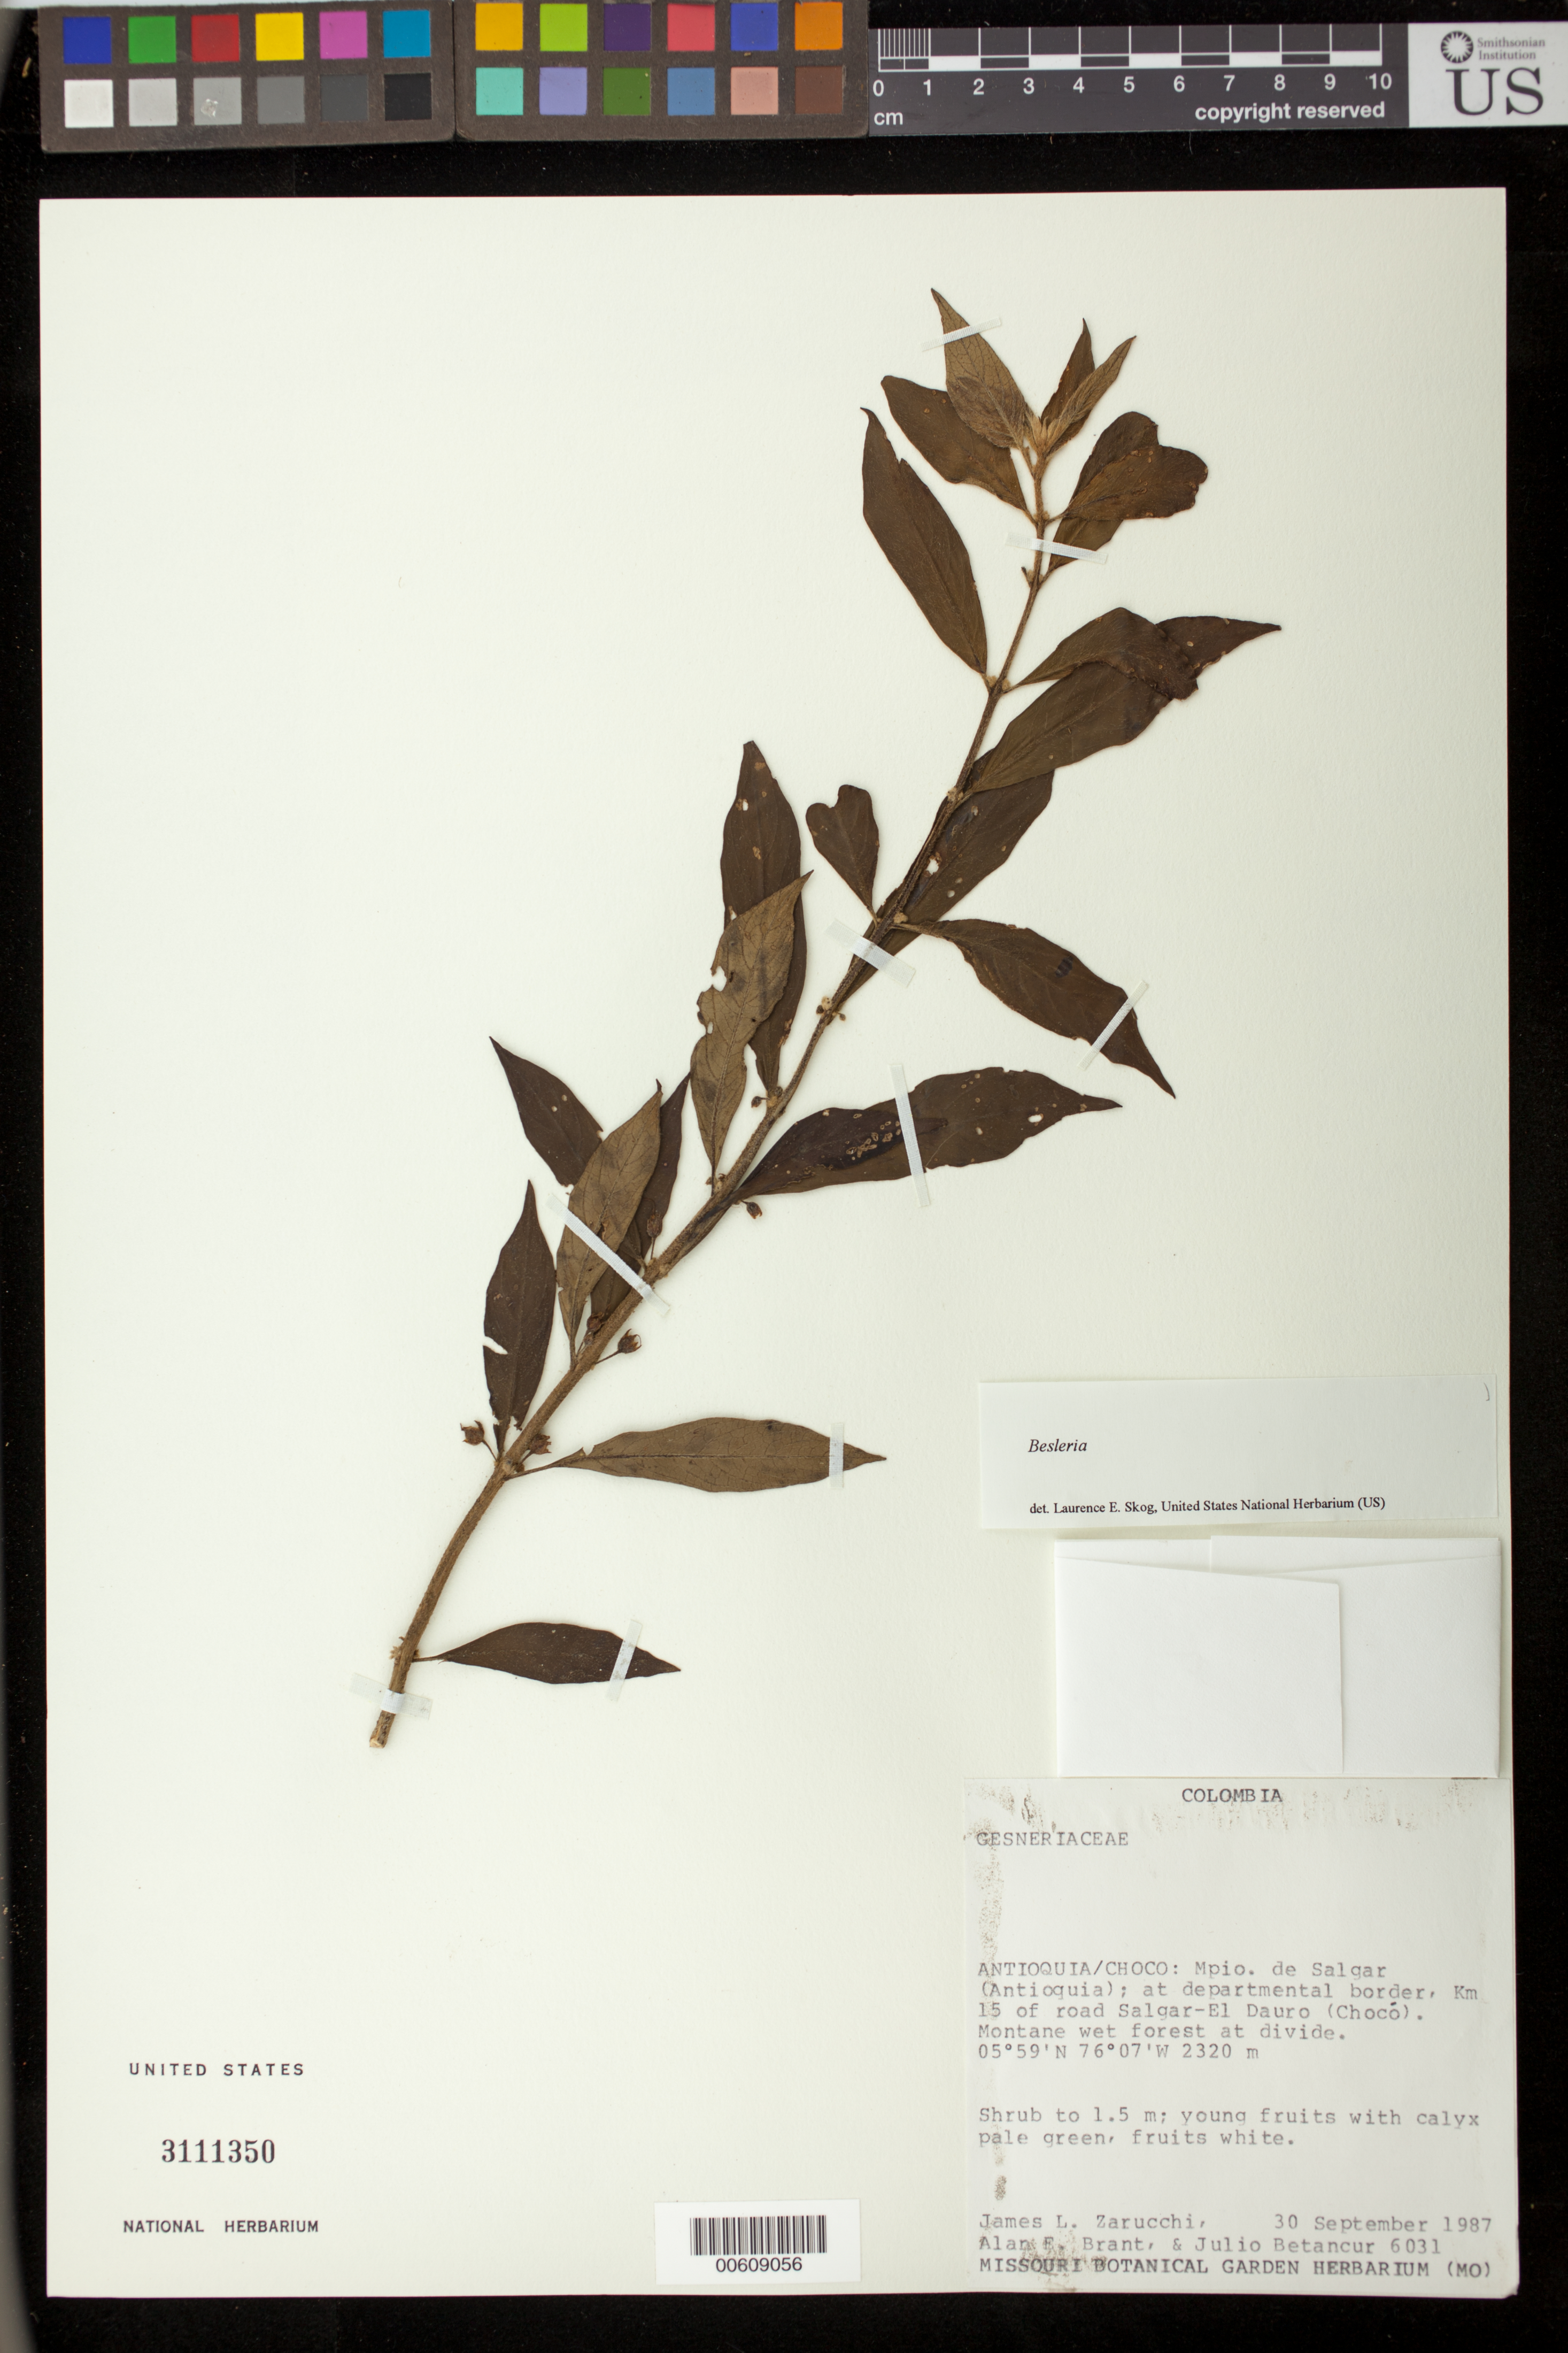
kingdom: Plantae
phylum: Tracheophyta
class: Magnoliopsida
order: Lamiales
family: Gesneriaceae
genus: Besleria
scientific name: Besleria sp.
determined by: Skog, Laurence E.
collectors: J. L. Zarucchi, A. Brant & J. C. Betancur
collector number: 6031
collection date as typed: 30 Sep 1987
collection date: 1987-09-30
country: Colombia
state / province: Antioquia / Chocó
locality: Mpio. de Salgar (Antioquia); at departmental border, km 15 of road Salgar-El Dauro (Chocó)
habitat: Montane wet forest at divide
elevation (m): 2320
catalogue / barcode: US 3111350